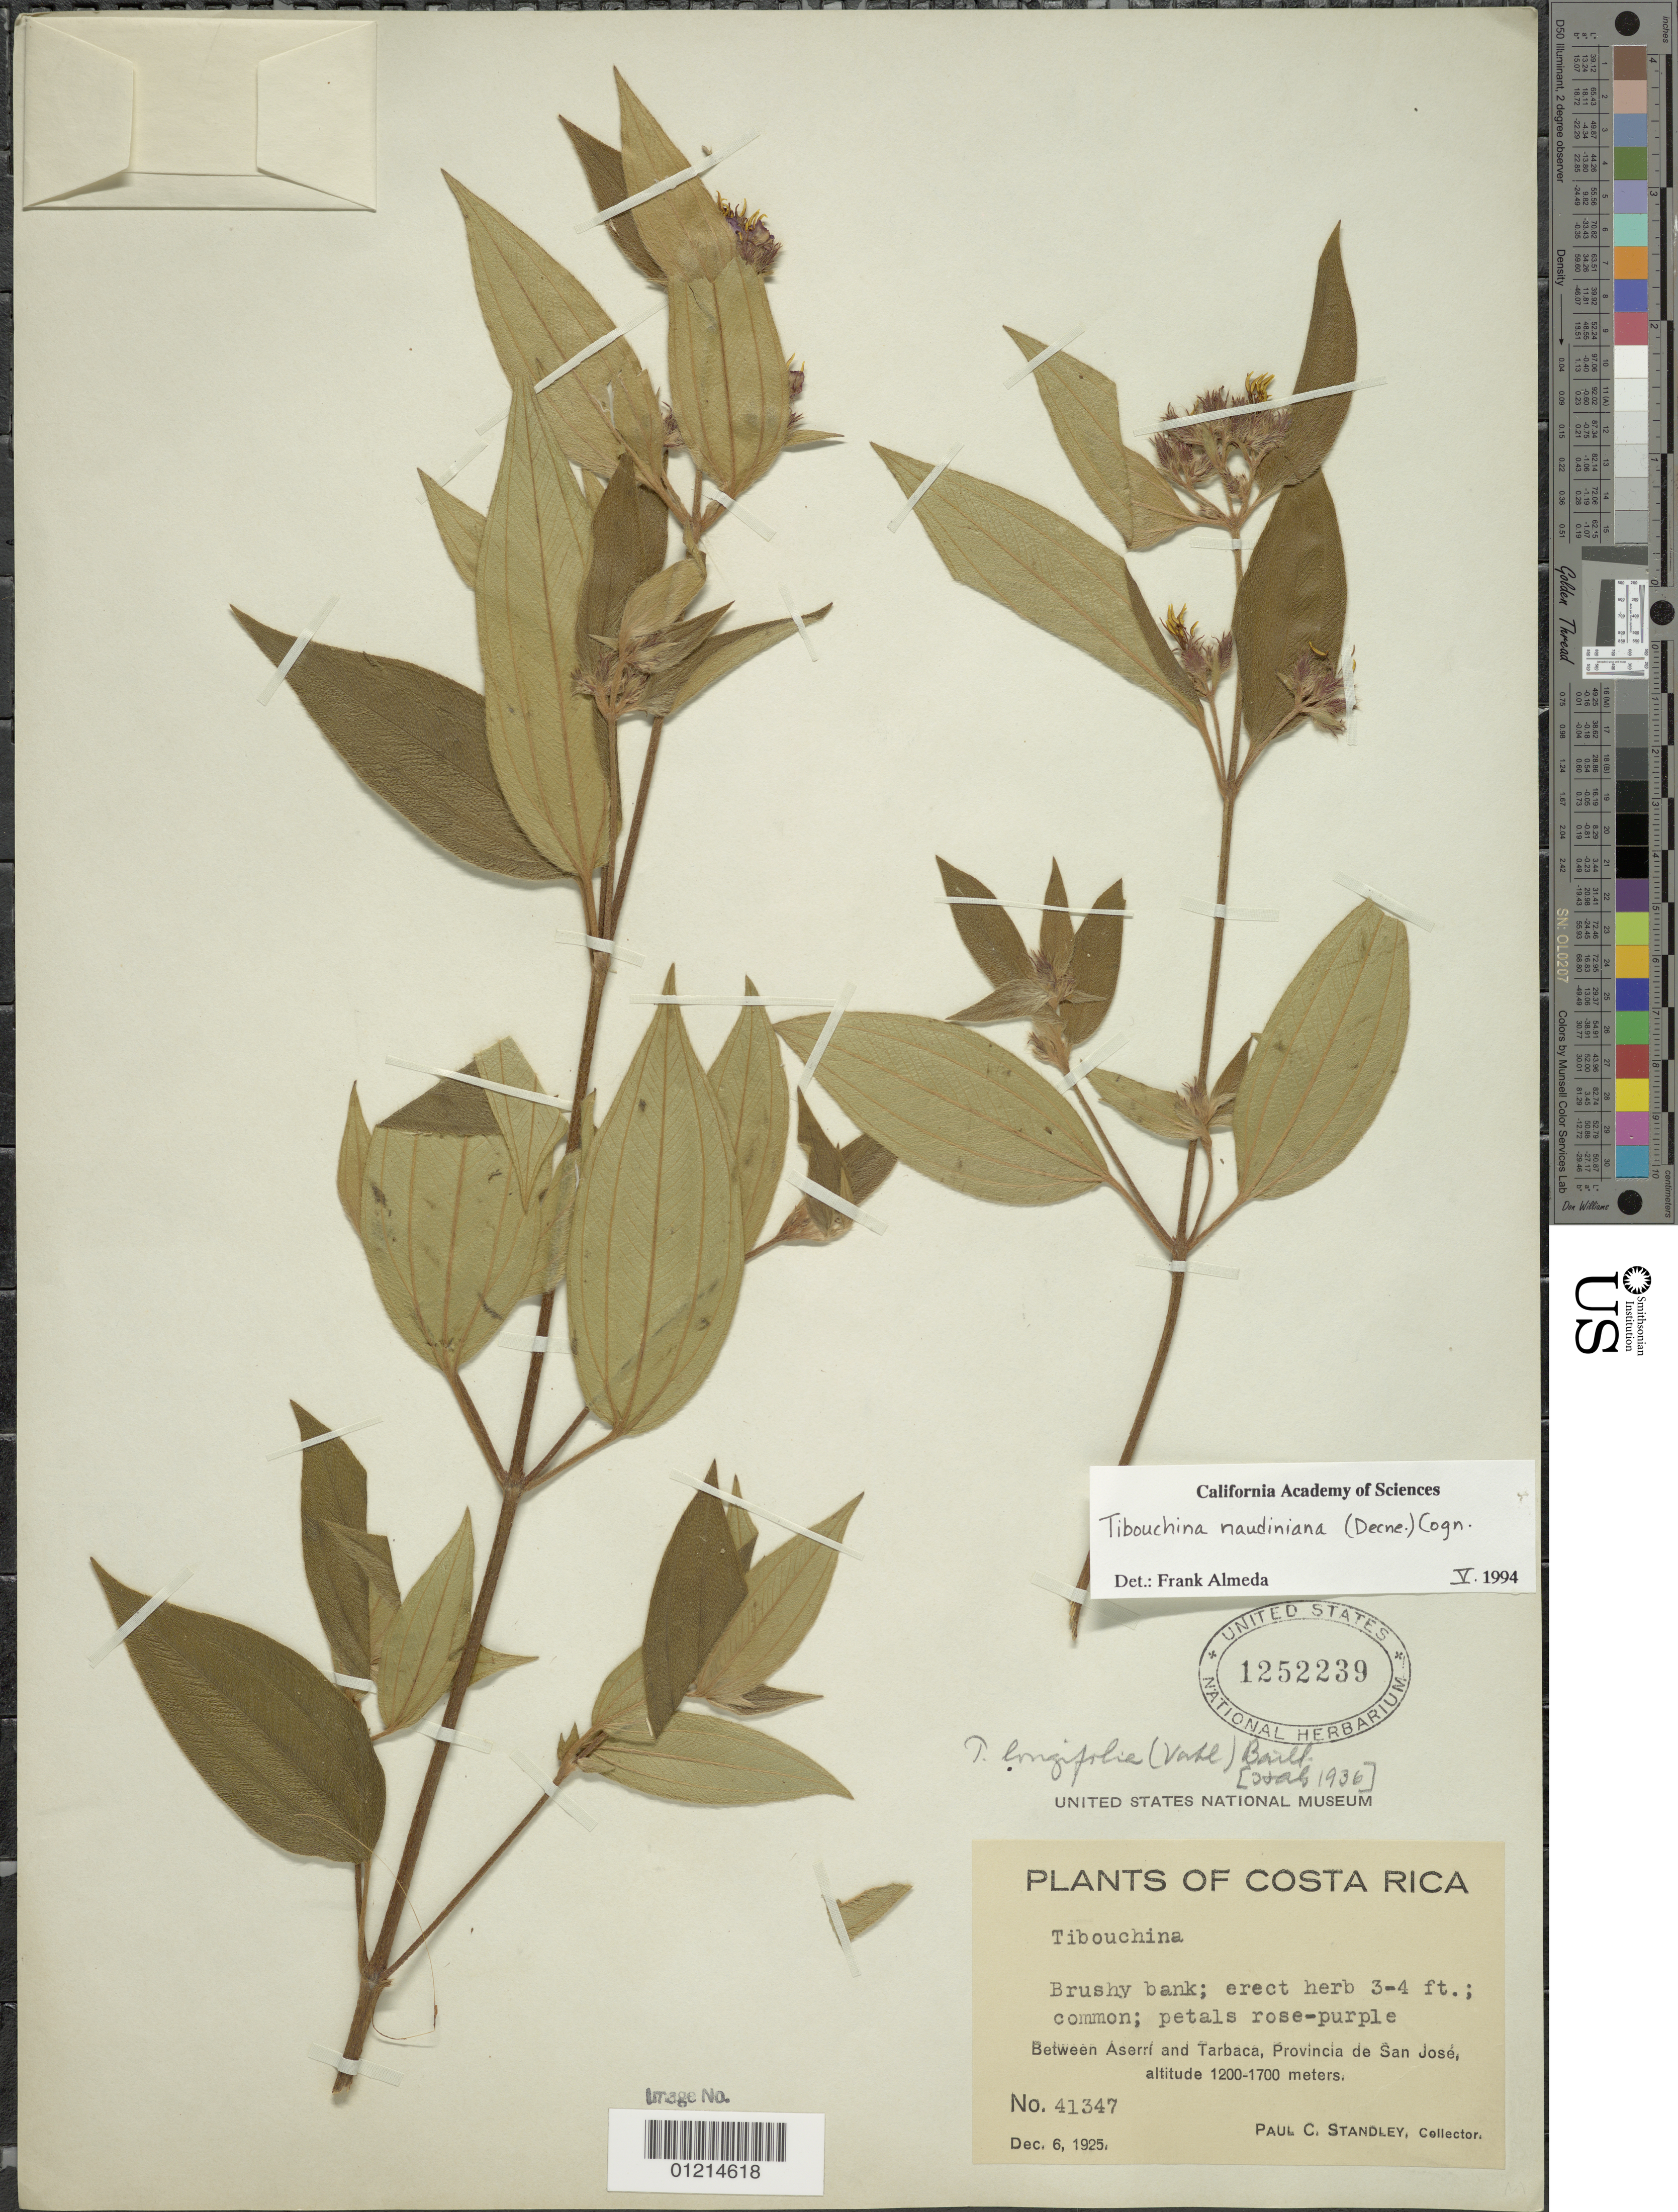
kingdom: Plantae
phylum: Tracheophyta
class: Magnoliopsida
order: Myrtales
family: Melastomataceae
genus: Chaetogastra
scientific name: Chaetogastra naudiniana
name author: Decne.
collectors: P. C. Standley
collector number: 41347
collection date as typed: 06 Dec 1925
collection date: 1925-12-06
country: Costa Rica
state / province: San José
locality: Between Aserri and Tarbaca.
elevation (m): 1200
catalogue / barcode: US 1252239